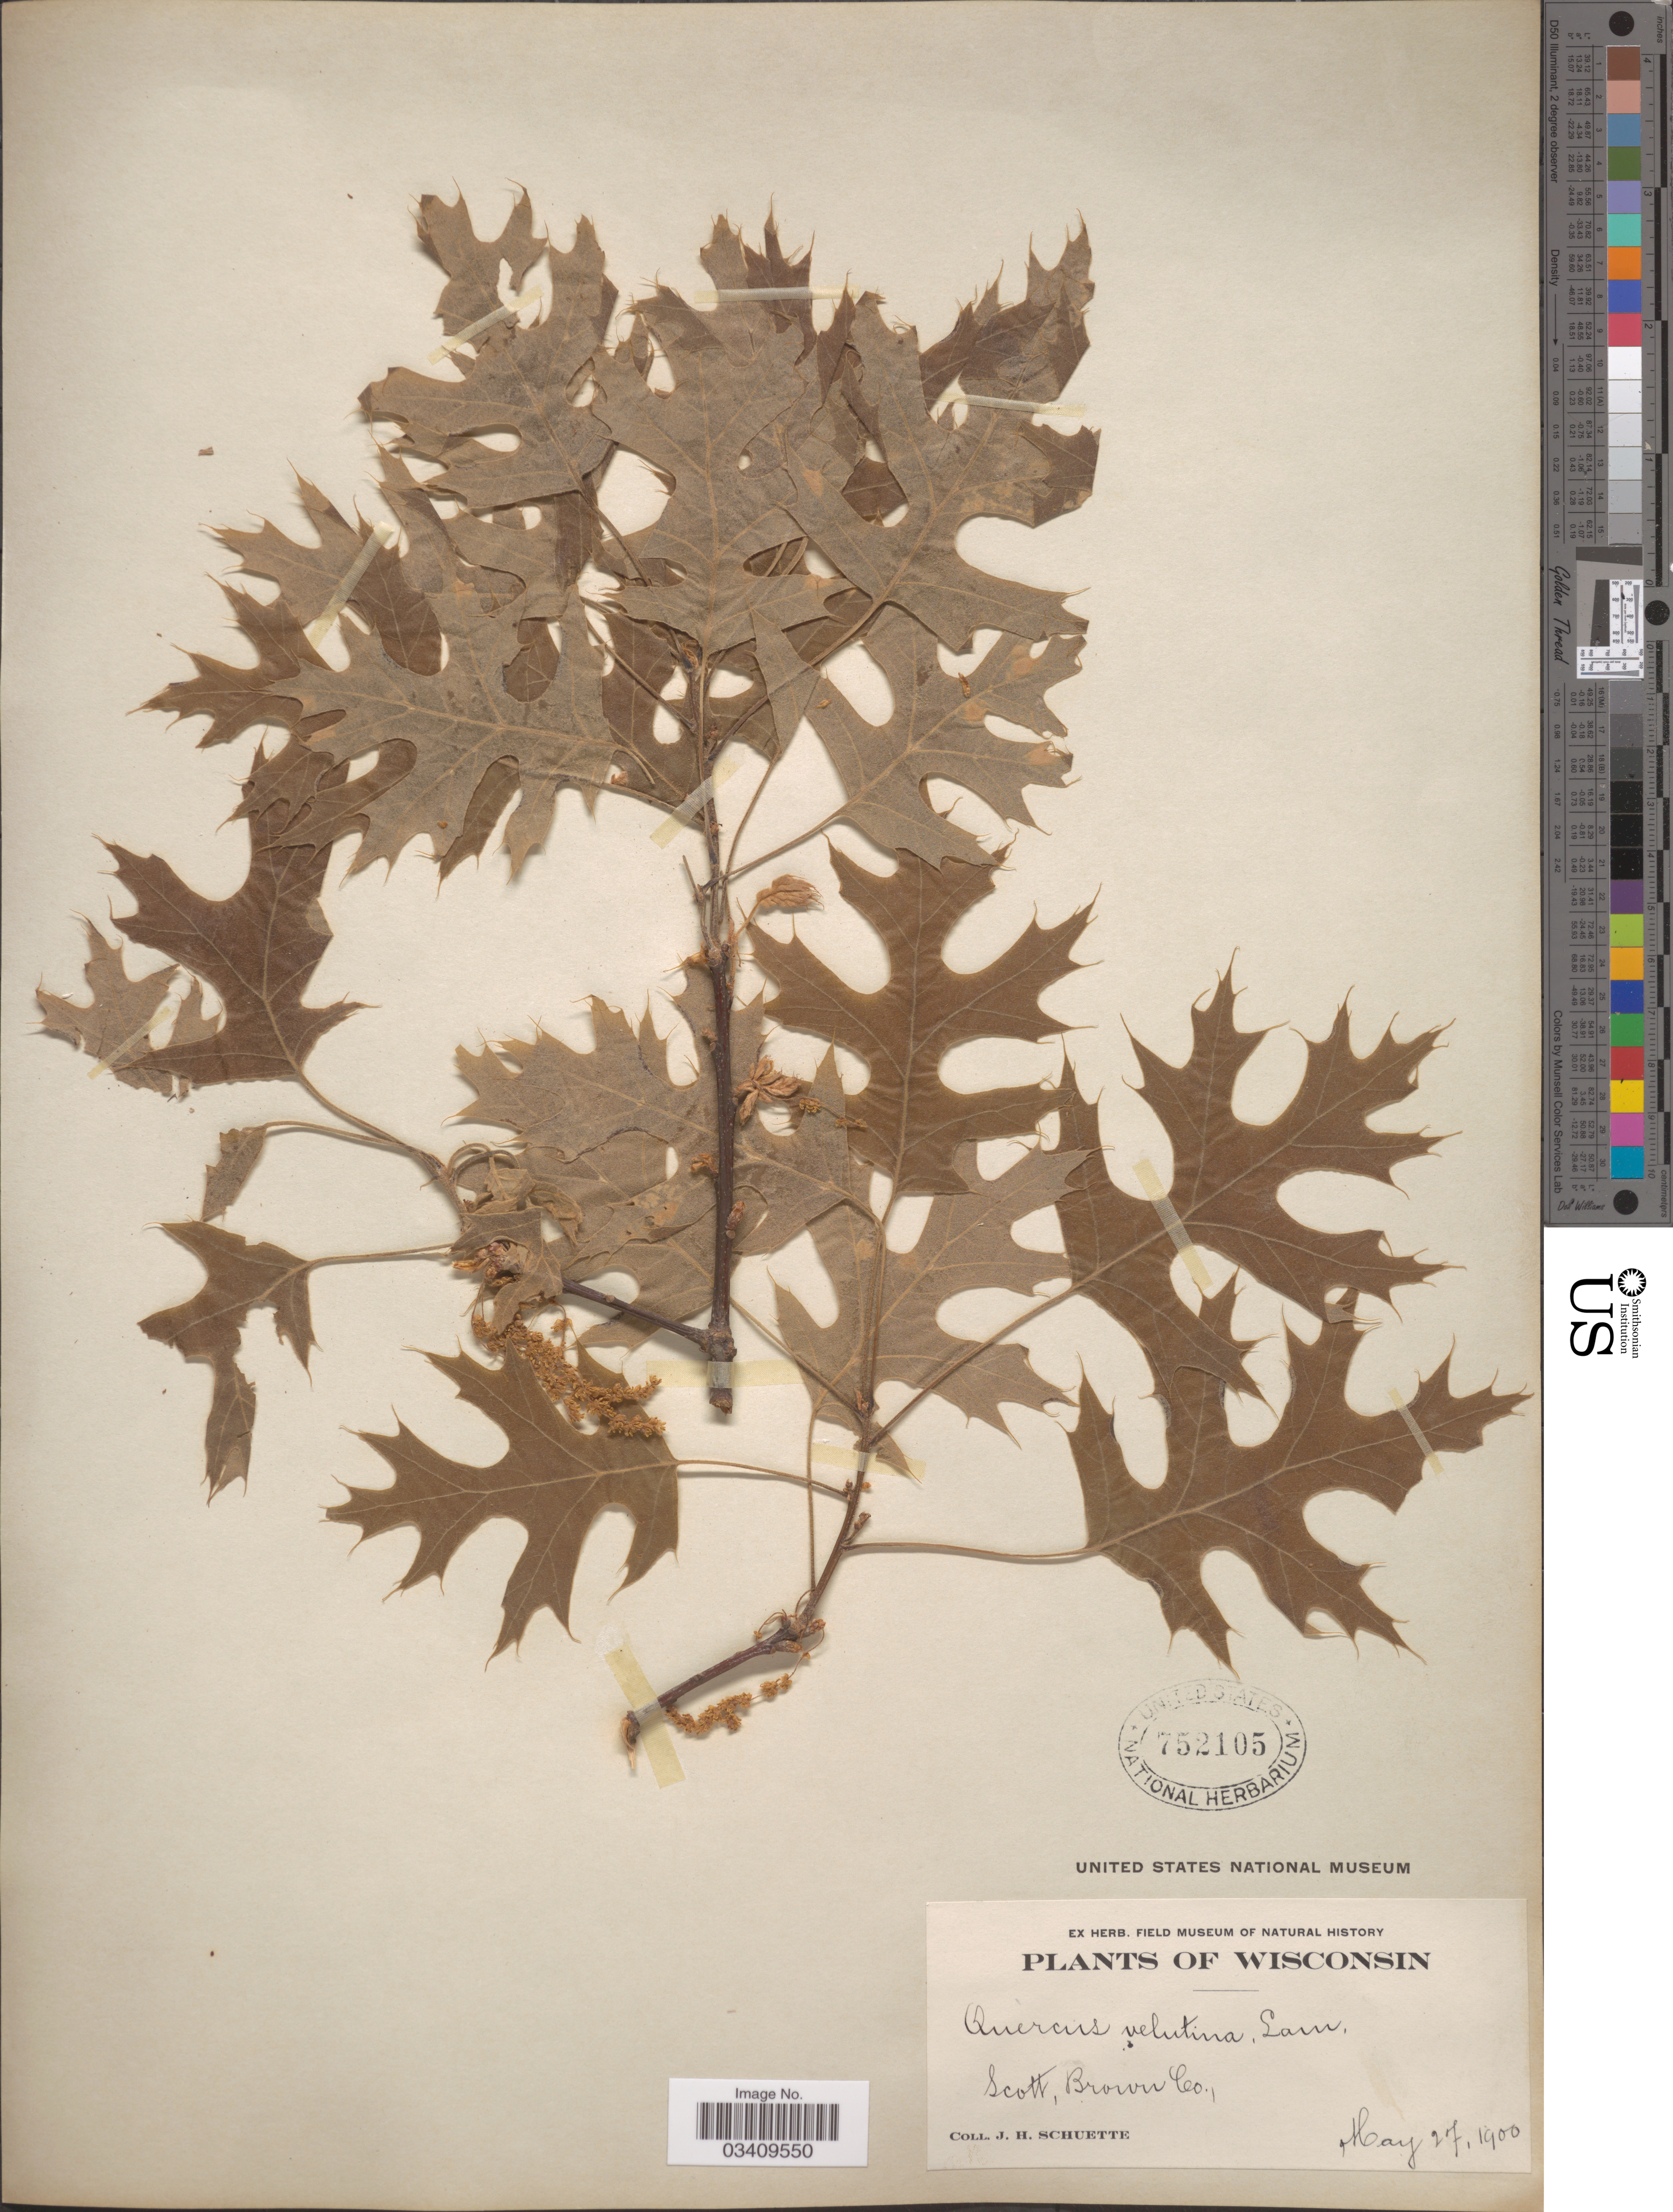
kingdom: Plantae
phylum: Tracheophyta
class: Magnoliopsida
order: Fagales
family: Fagaceae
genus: Quercus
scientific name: Quercus velutina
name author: Lam.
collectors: J. H. Schuette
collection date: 1900-05-27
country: United States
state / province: Wisconsin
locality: Scott, Brown Co.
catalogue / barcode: US 752105